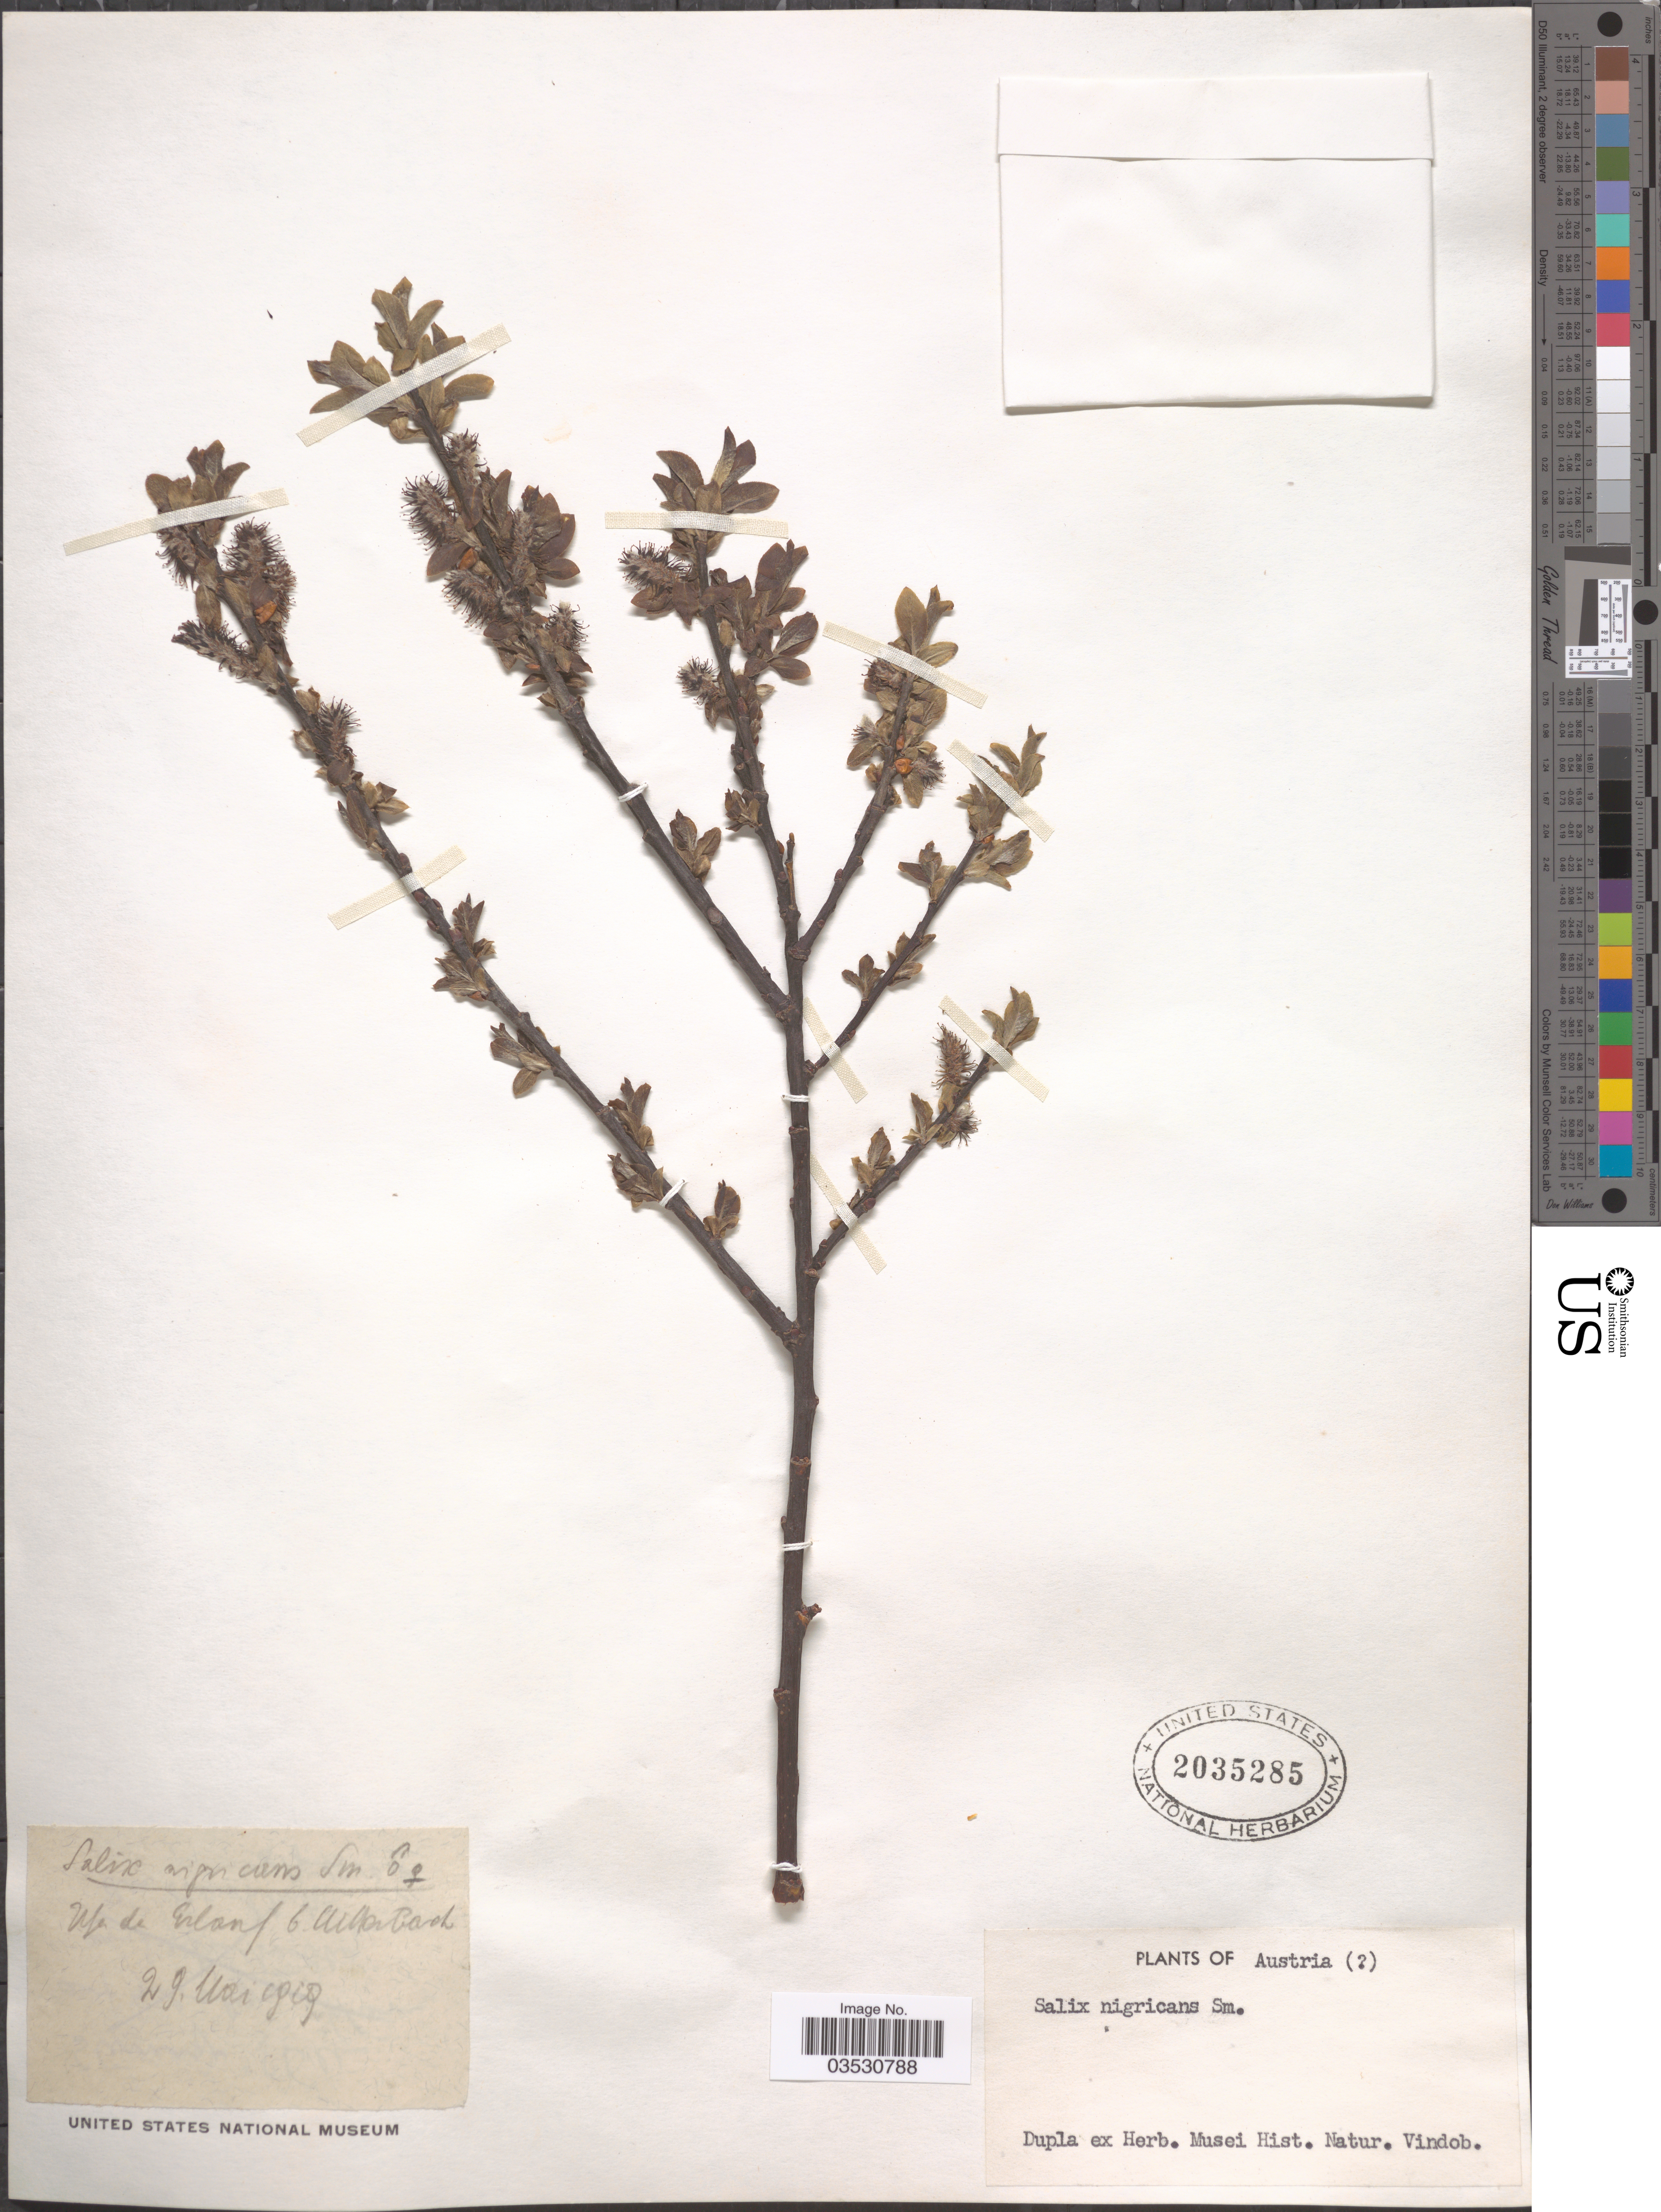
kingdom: Plantae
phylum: Tracheophyta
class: Magnoliopsida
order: Malpighiales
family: Salicaceae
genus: Salix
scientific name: Salix nigricans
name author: Sm.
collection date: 1919-05-29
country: Austria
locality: Ufer de Erland b. Ulherbach. [interpreted]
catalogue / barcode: US 2035285